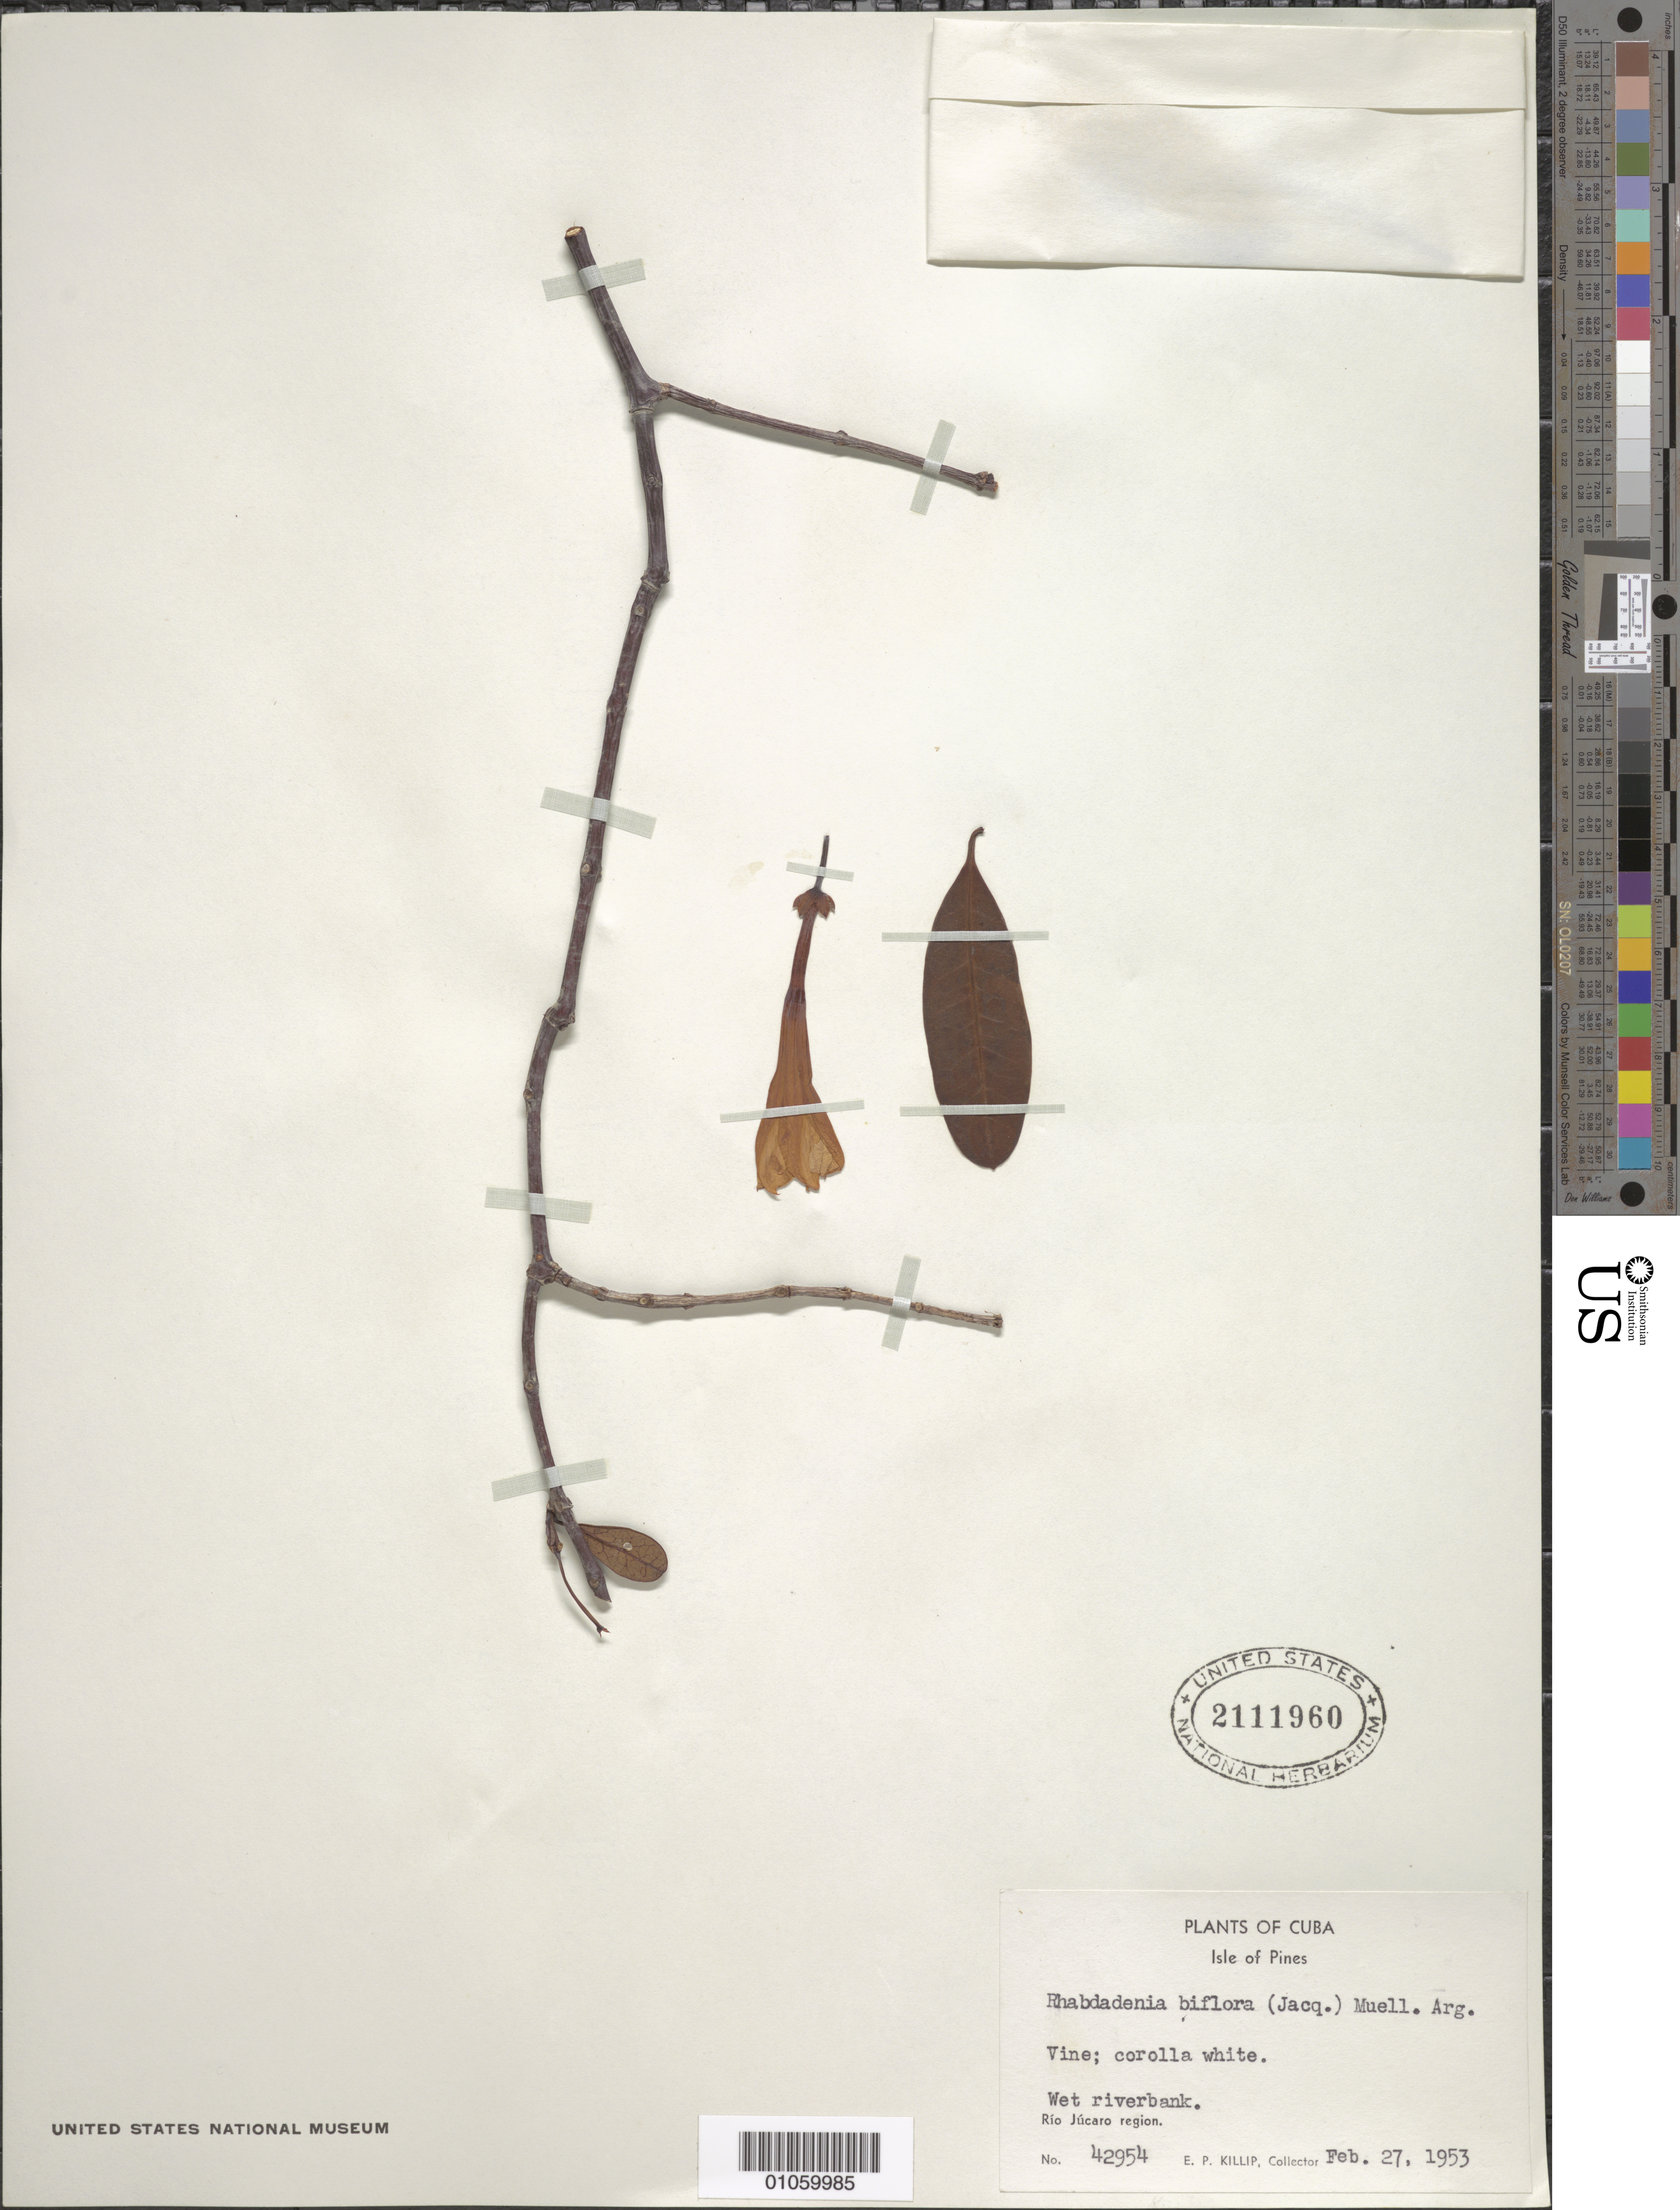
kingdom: Plantae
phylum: Tracheophyta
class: Magnoliopsida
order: Gentianales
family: Apocynaceae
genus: Rhabdadenia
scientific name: Rhabdadenia biflora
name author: (Jacq.) Müll. Arg.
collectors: E. P. Killip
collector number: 42954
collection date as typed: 27 Feb 1953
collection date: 1953-02-27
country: Cuba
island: Isla de la Juventud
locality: Riverbank, Jucaro River region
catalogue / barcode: US 2111960